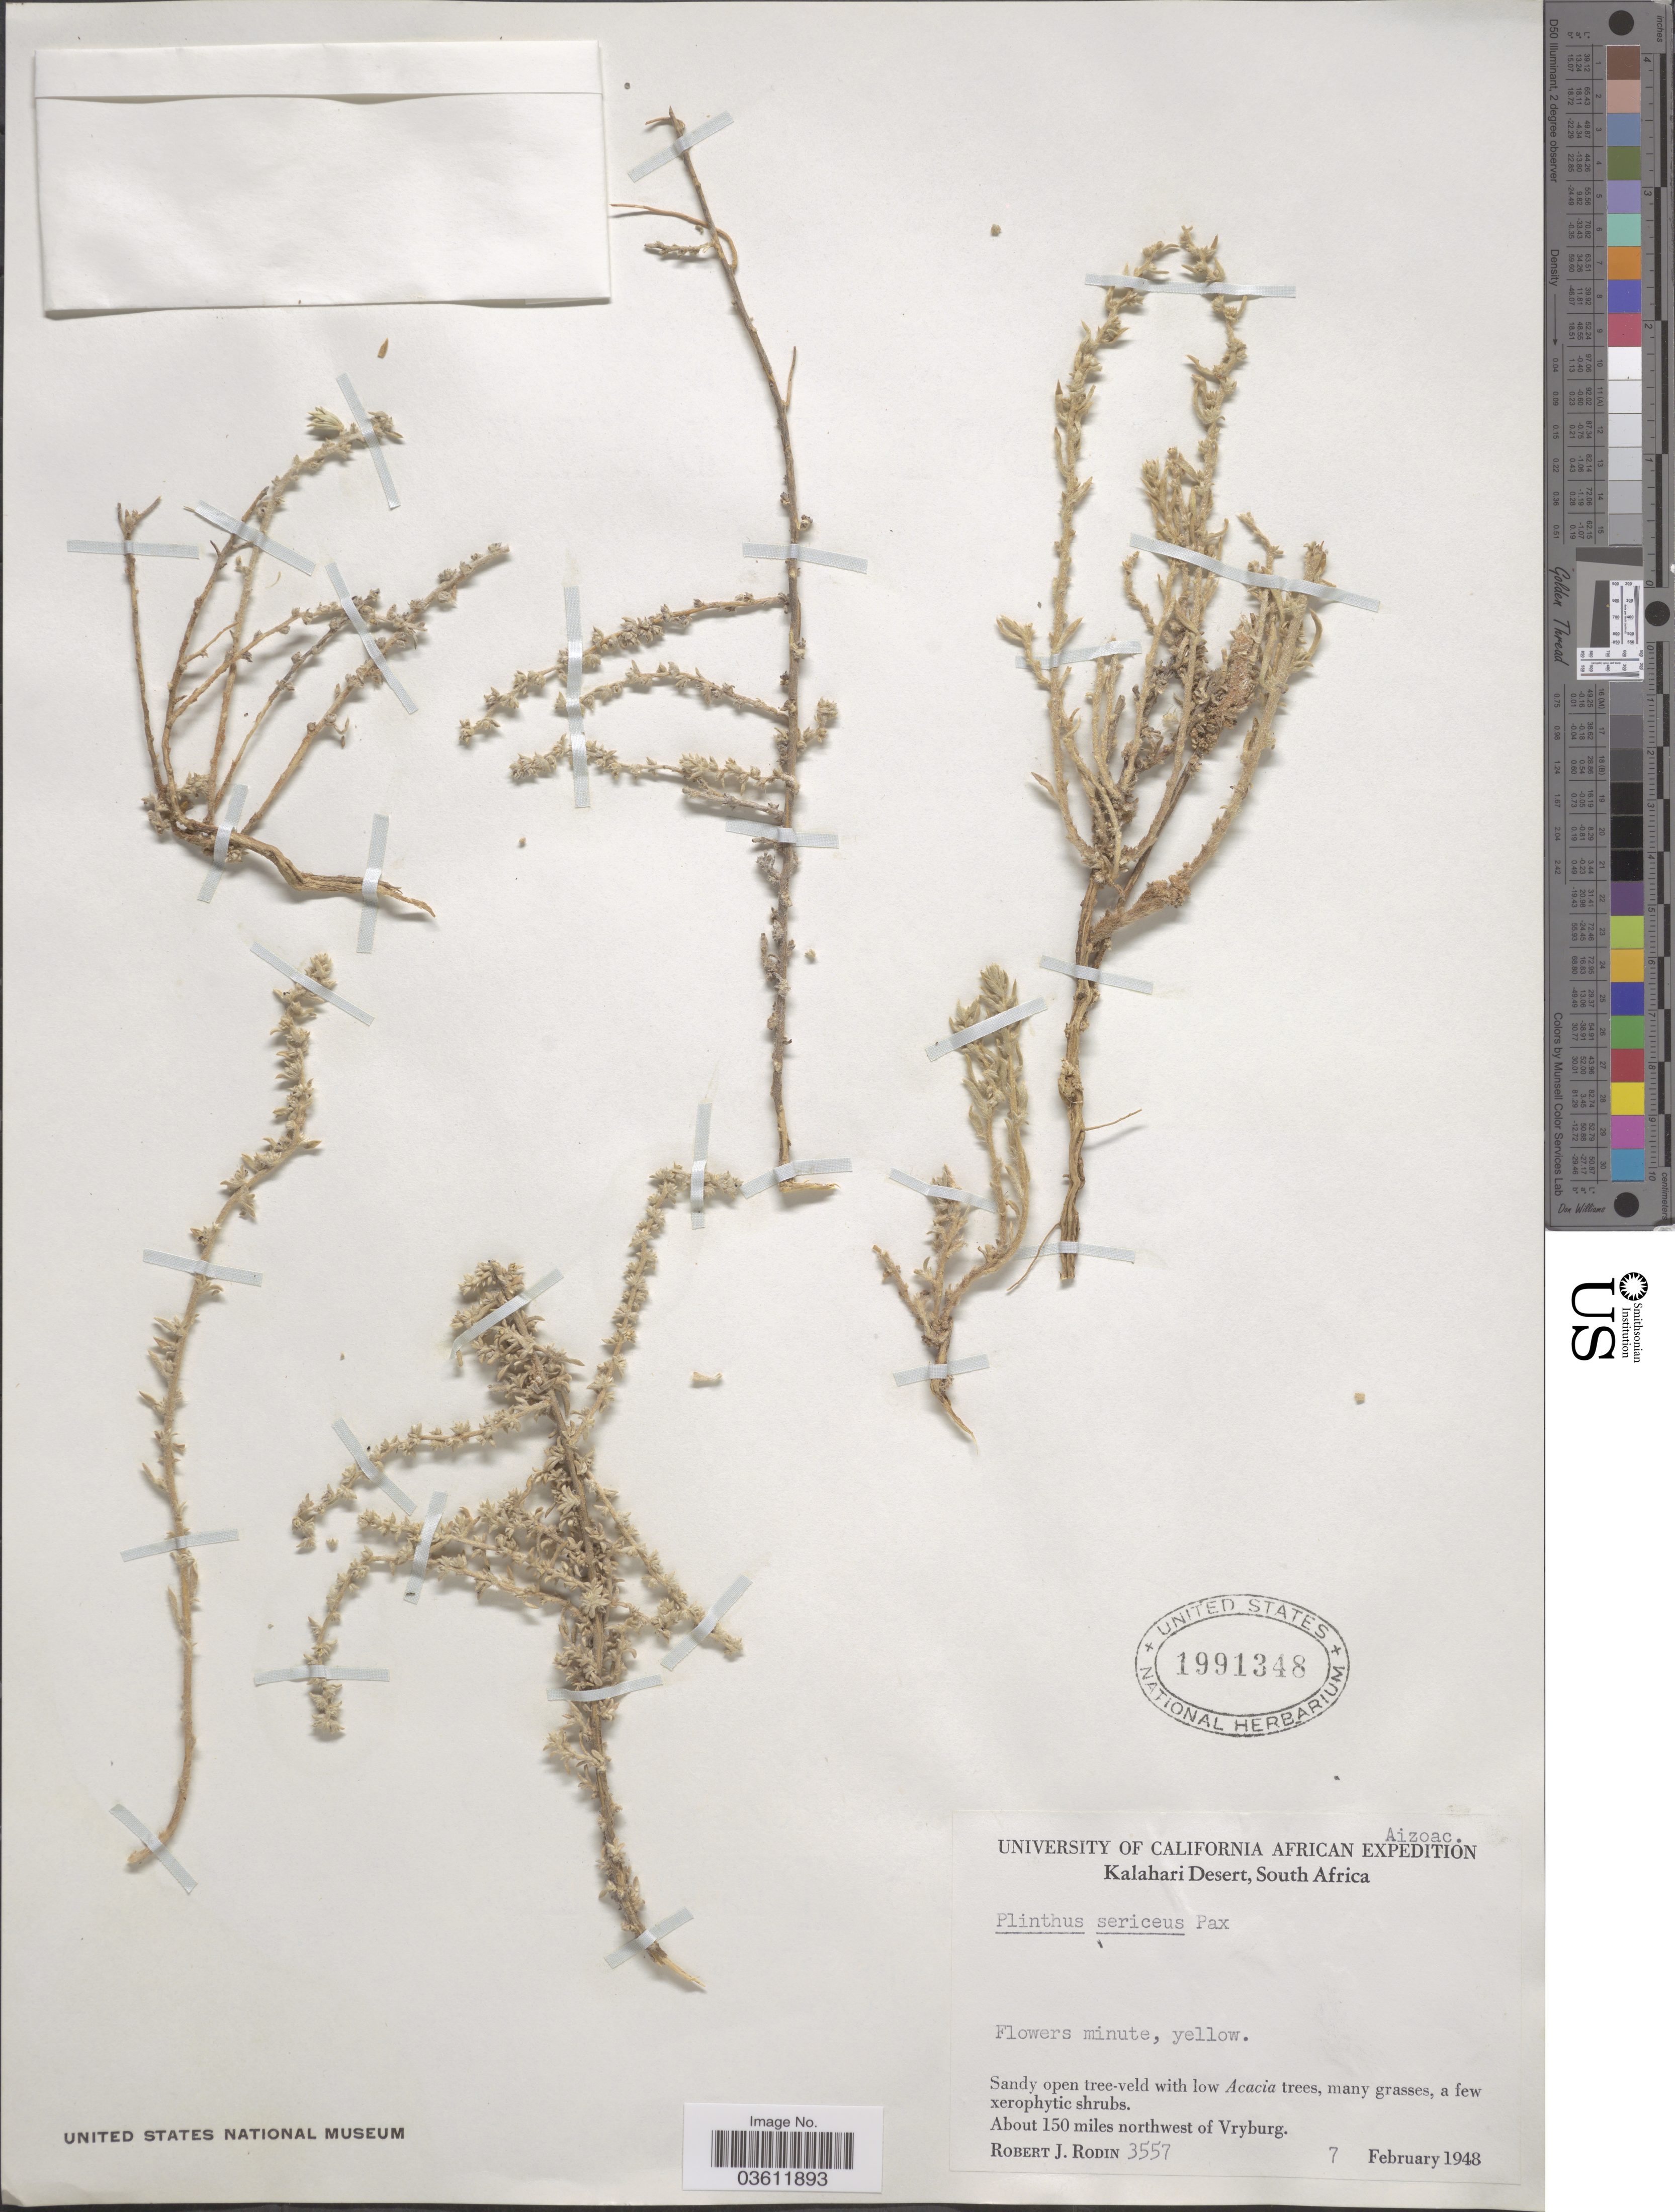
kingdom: Plantae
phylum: Tracheophyta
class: Magnoliopsida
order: Caryophyllales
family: Aizoaceae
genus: Aizoon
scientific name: Aizoon sericeum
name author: (Pax) Klak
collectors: R. J. Rodin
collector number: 3557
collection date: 1948-02-07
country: South Africa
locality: Kalahari Desert. About 150 miles northwest of Vryburg.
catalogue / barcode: US 1991348